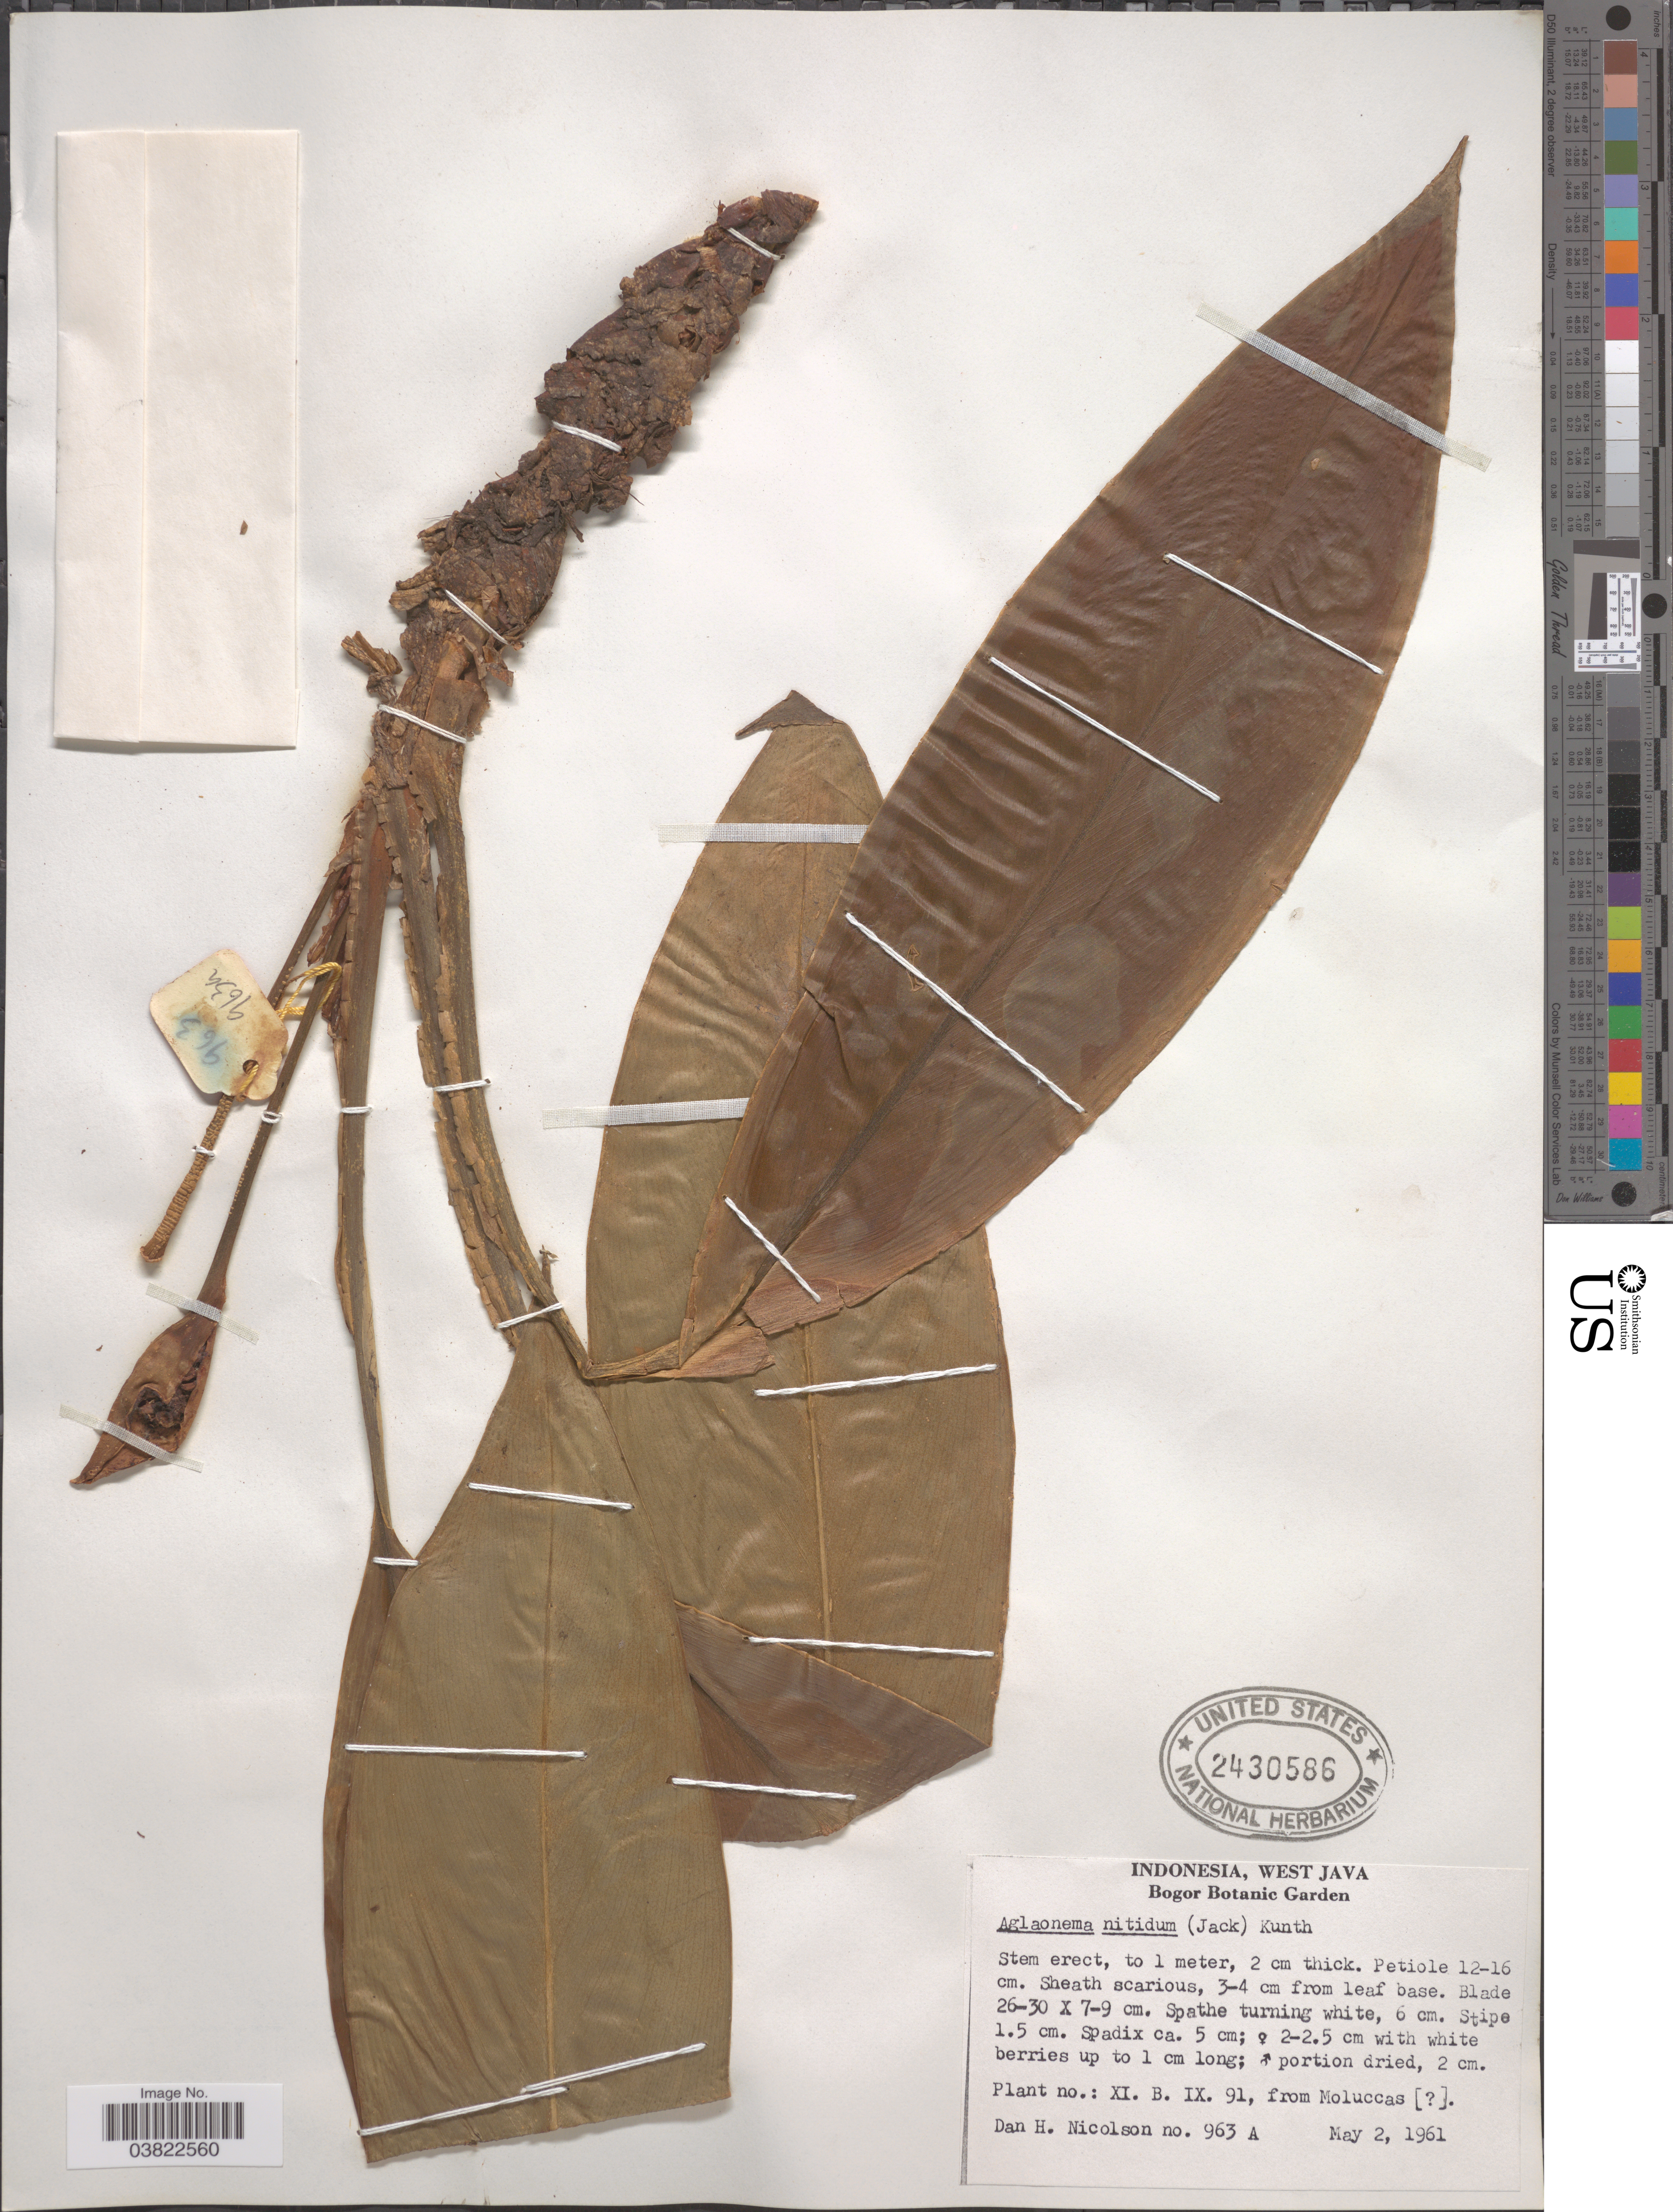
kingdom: Plantae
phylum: Tracheophyta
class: Liliopsida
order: Alismatales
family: Araceae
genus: Aglaonema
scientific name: Aglaonema nitidum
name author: (Jack) Kunth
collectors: D. H. Nicolson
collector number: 963 A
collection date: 1961-05-02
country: Indonesia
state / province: Java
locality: West Java. Bogor Botanic Garden.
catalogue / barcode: US 2430586